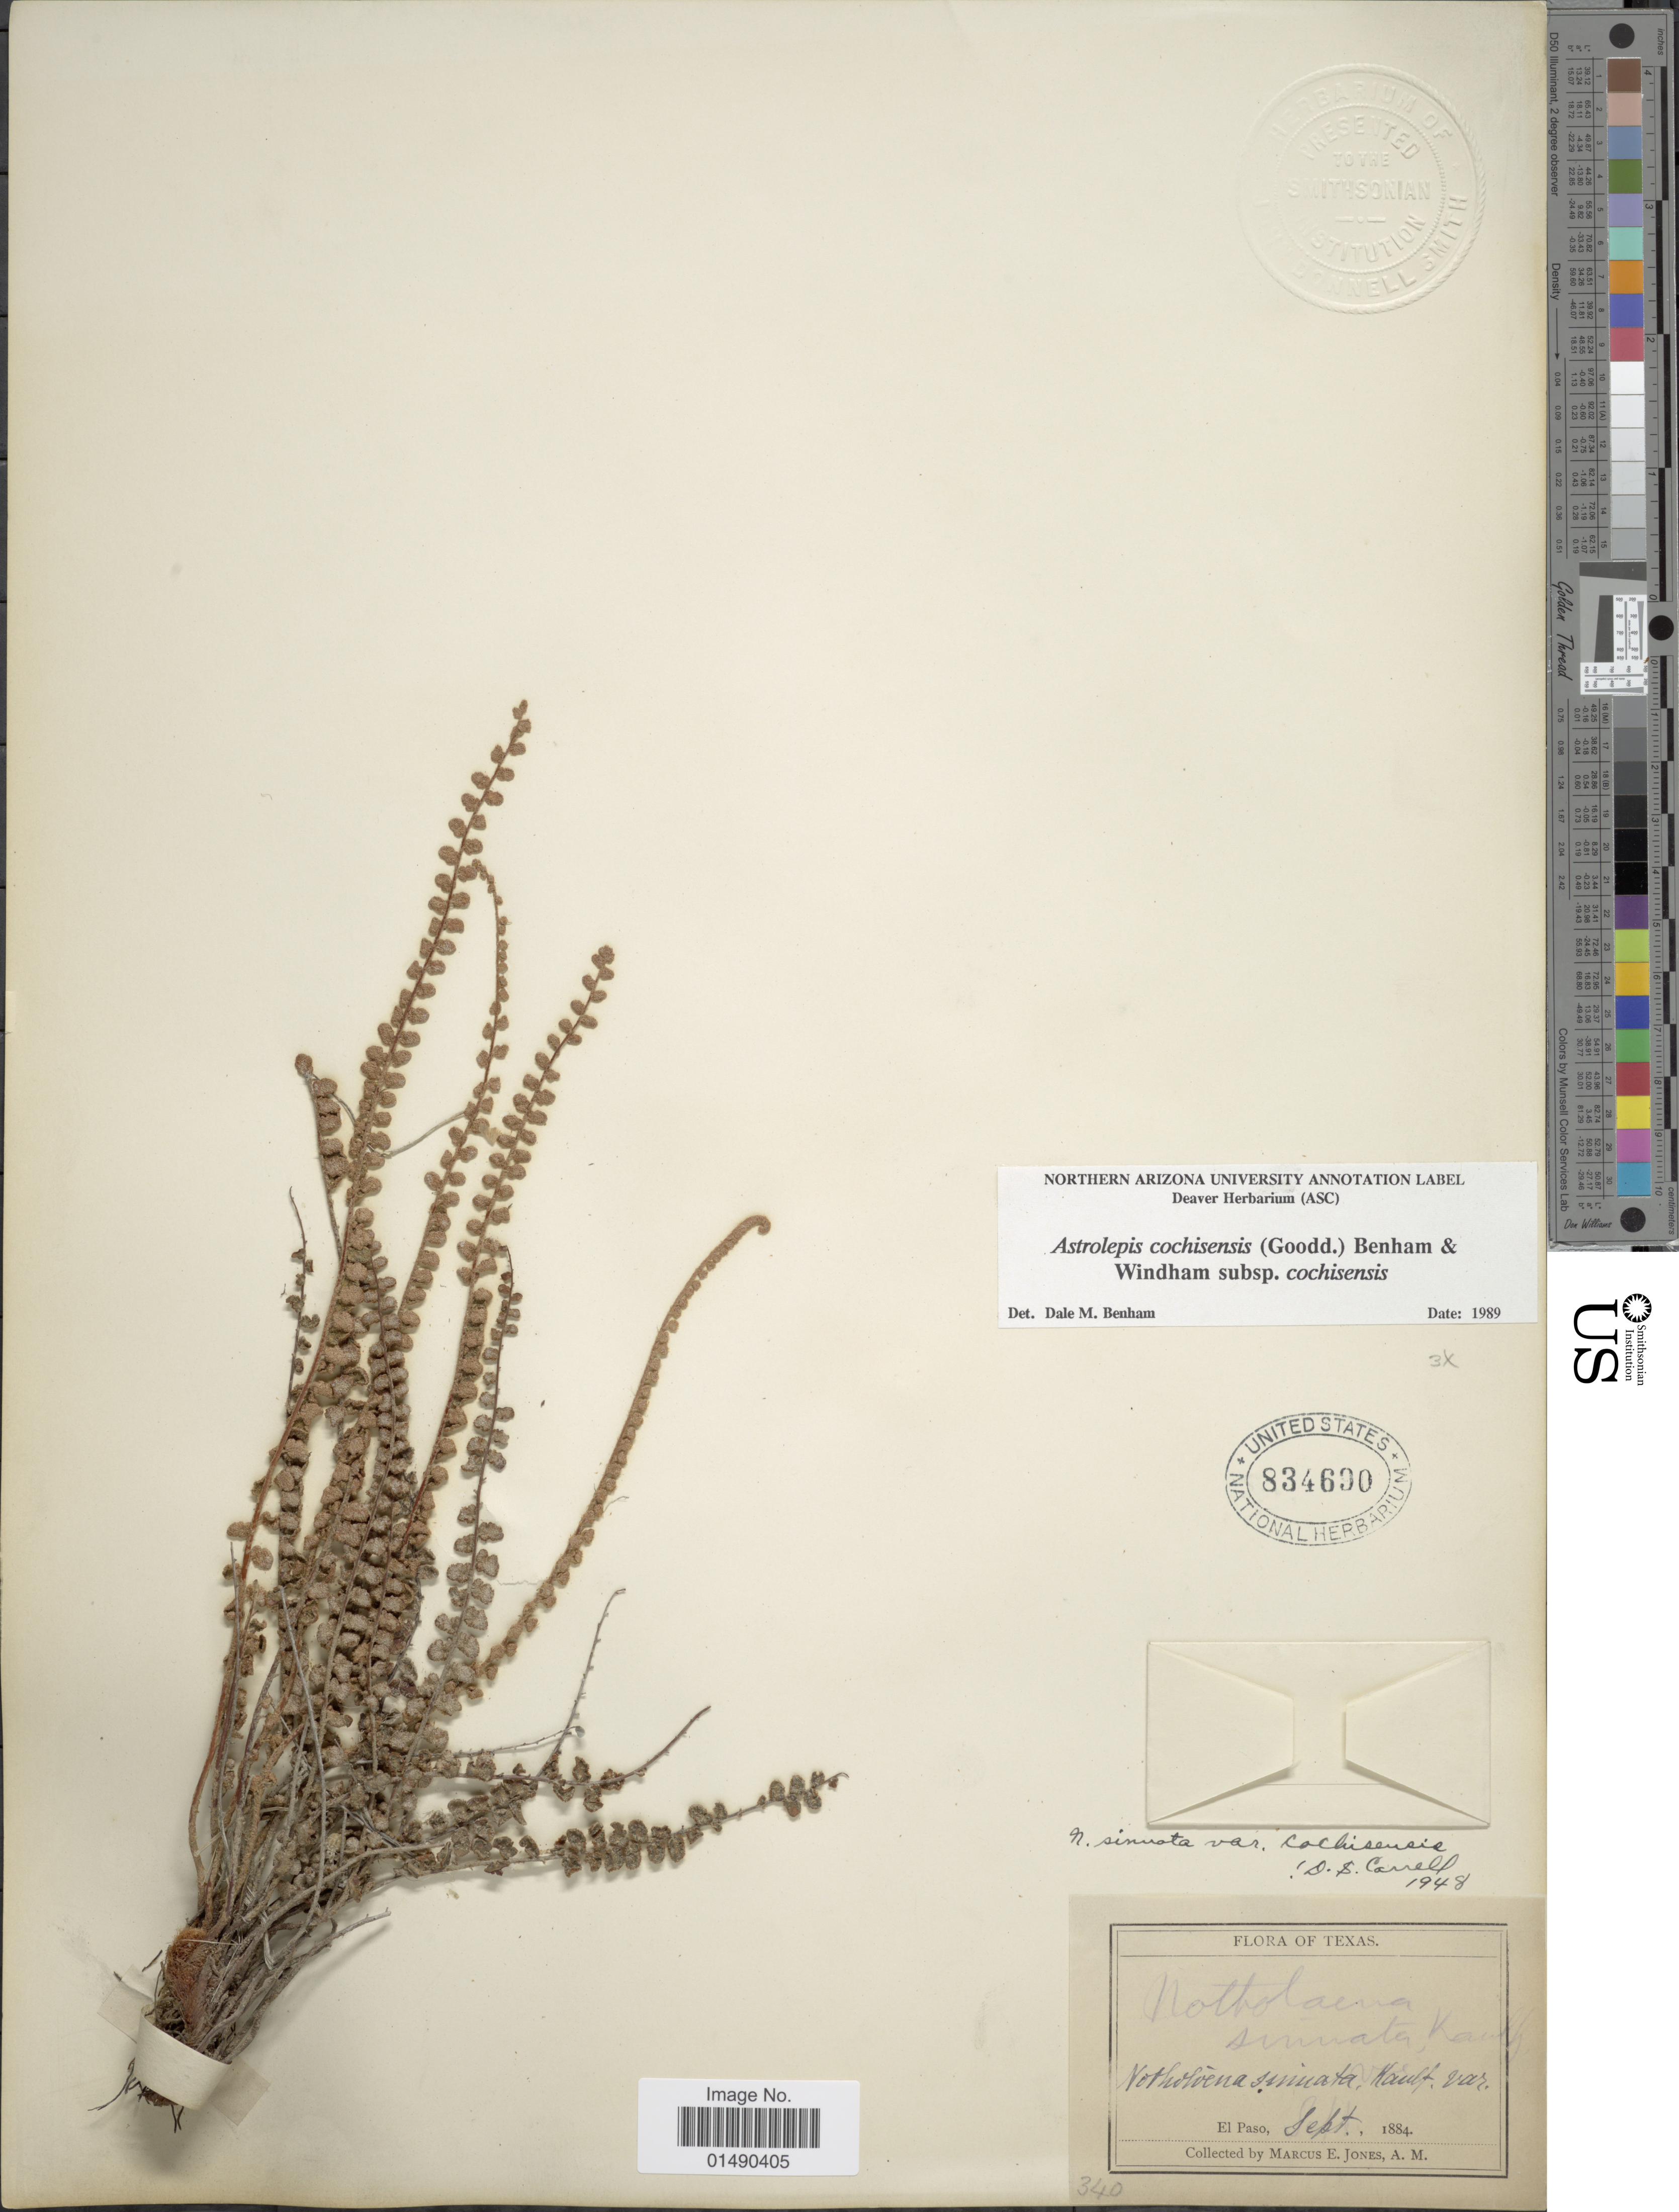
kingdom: Plantae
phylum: Tracheophyta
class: Polypodiopsida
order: Polypodiales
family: Pteridaceae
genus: Astrolepis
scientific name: Astrolepis cochisensis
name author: (C.O. Goodd.) D.M. Benham & Windham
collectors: M. E. Jones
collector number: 340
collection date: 1884-09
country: United States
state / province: Texas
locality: El Paso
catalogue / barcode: US 834690